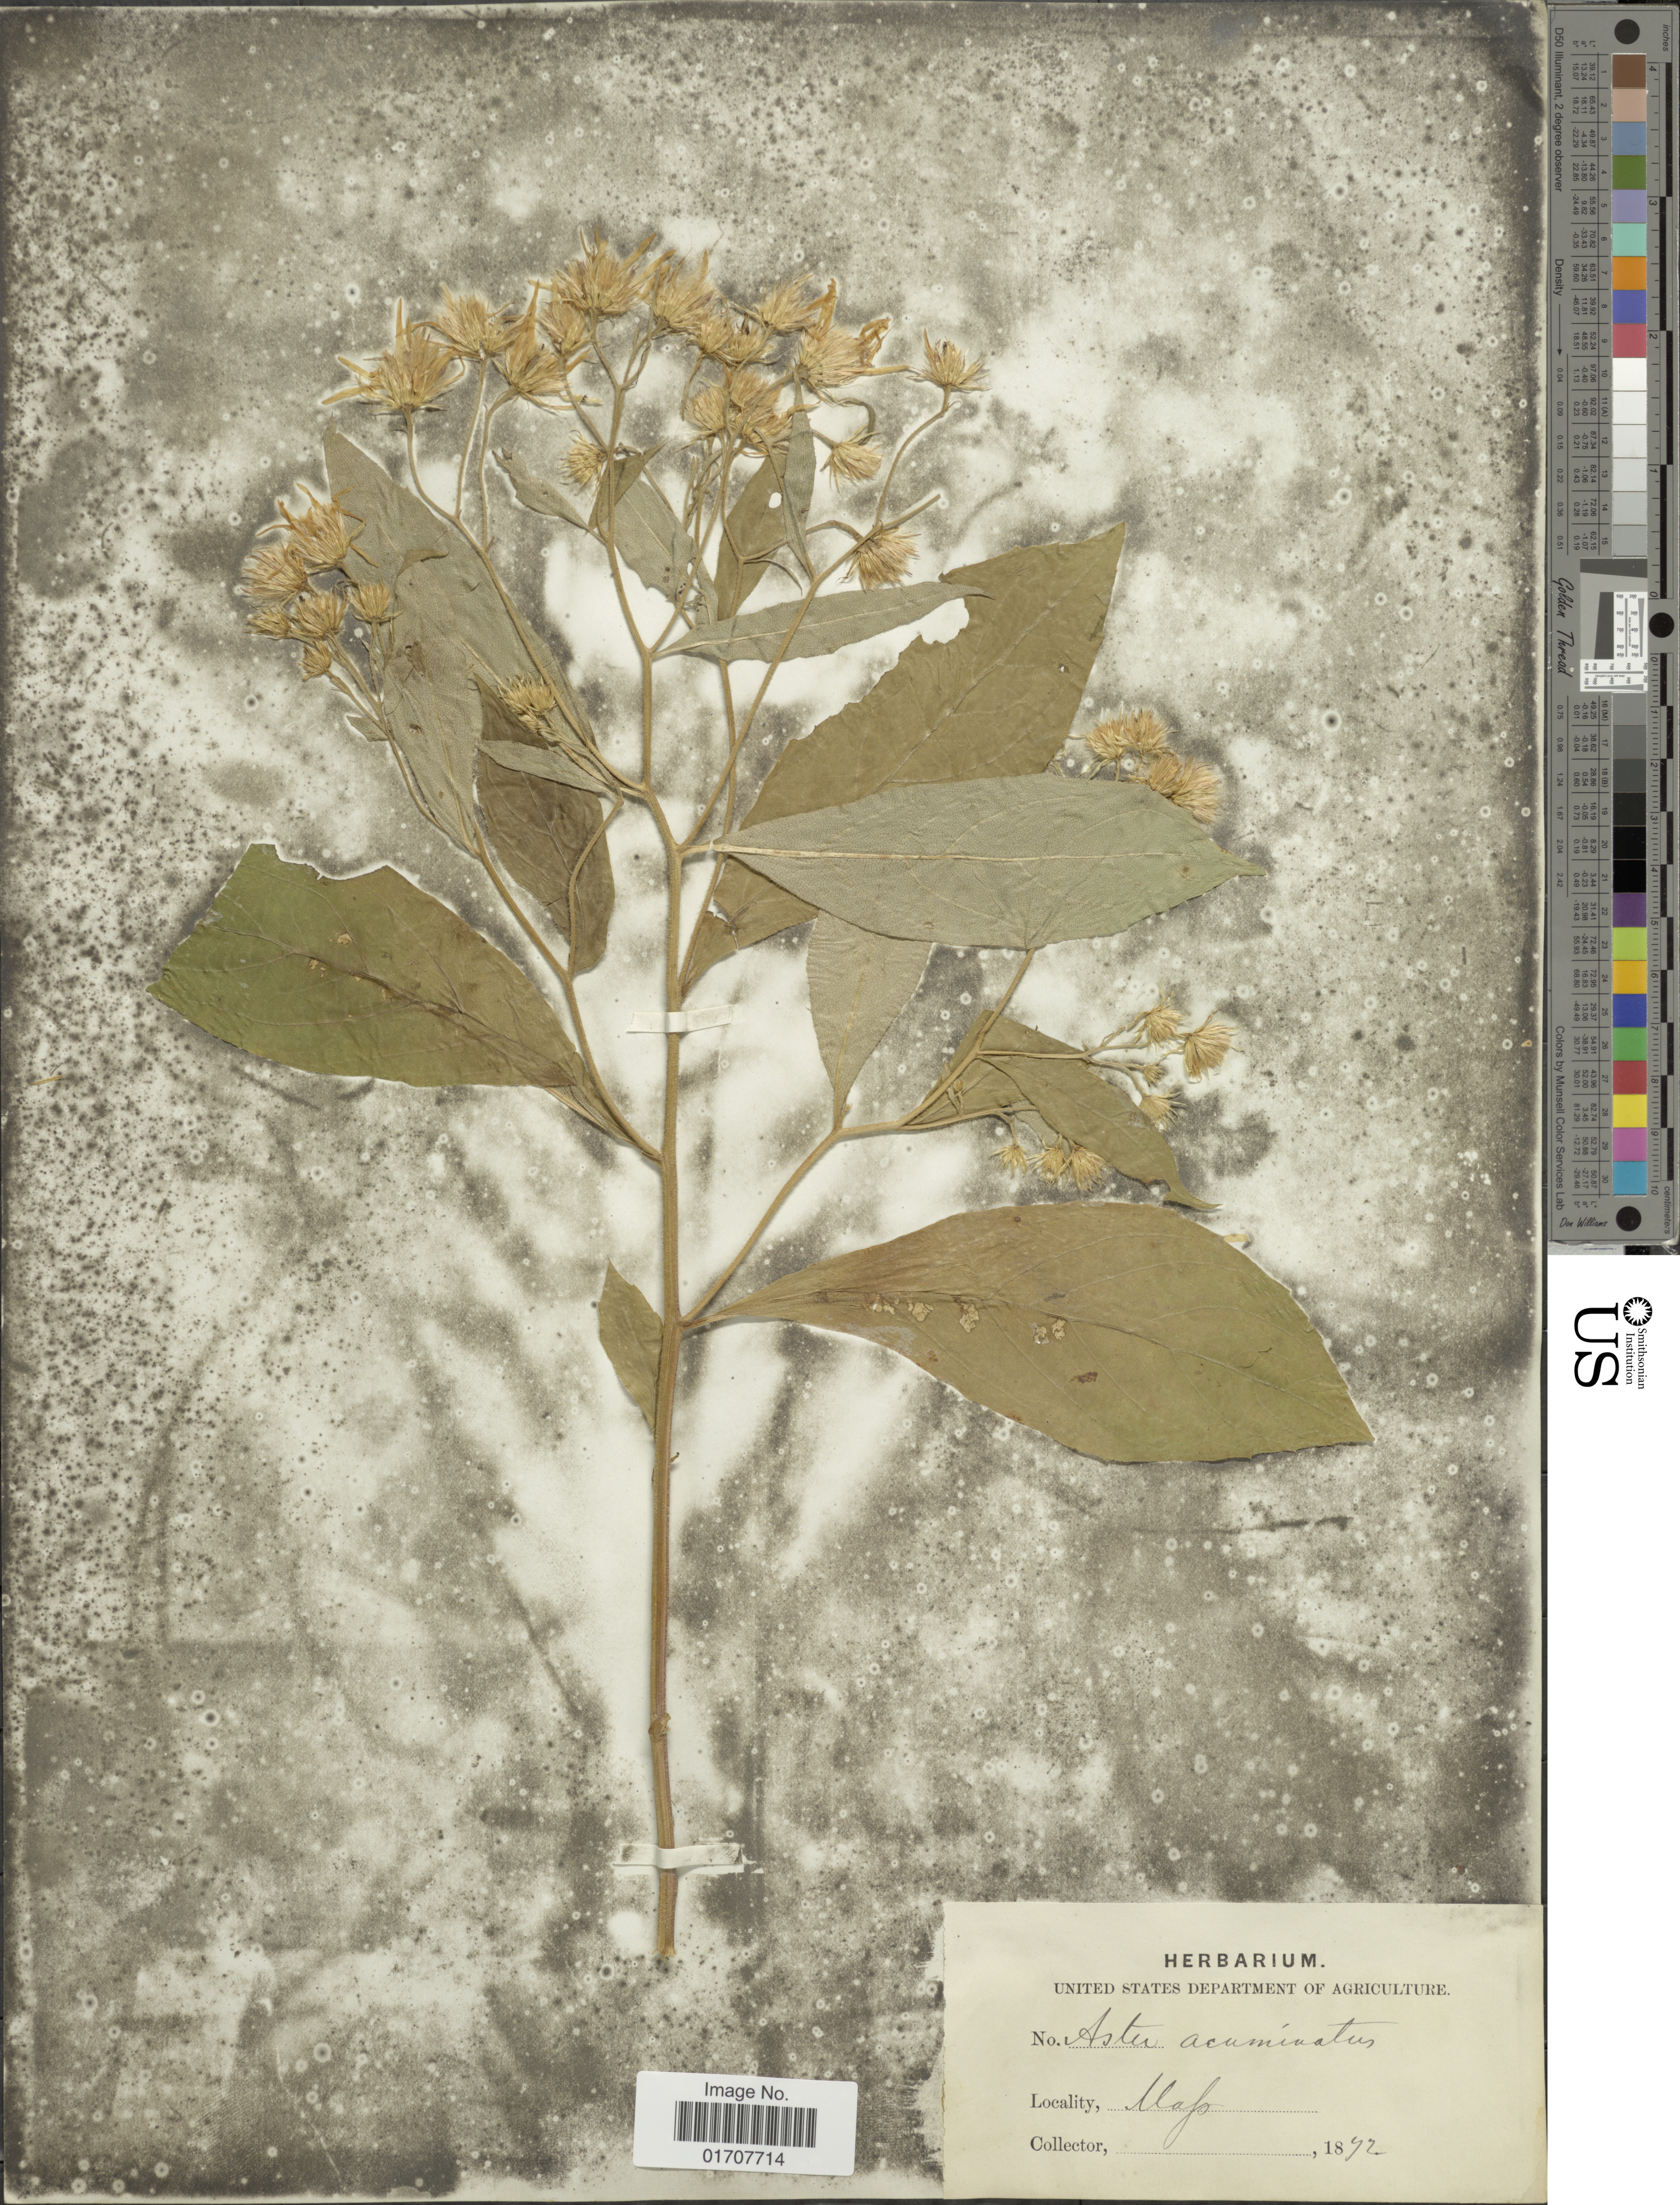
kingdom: Plantae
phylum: Tracheophyta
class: Magnoliopsida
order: Asterales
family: Asteraceae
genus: Oclemena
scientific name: Oclemena acuminata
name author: (Michx.) Greene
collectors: United States Department of Agriculture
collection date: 1892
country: United States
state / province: Massachusetts